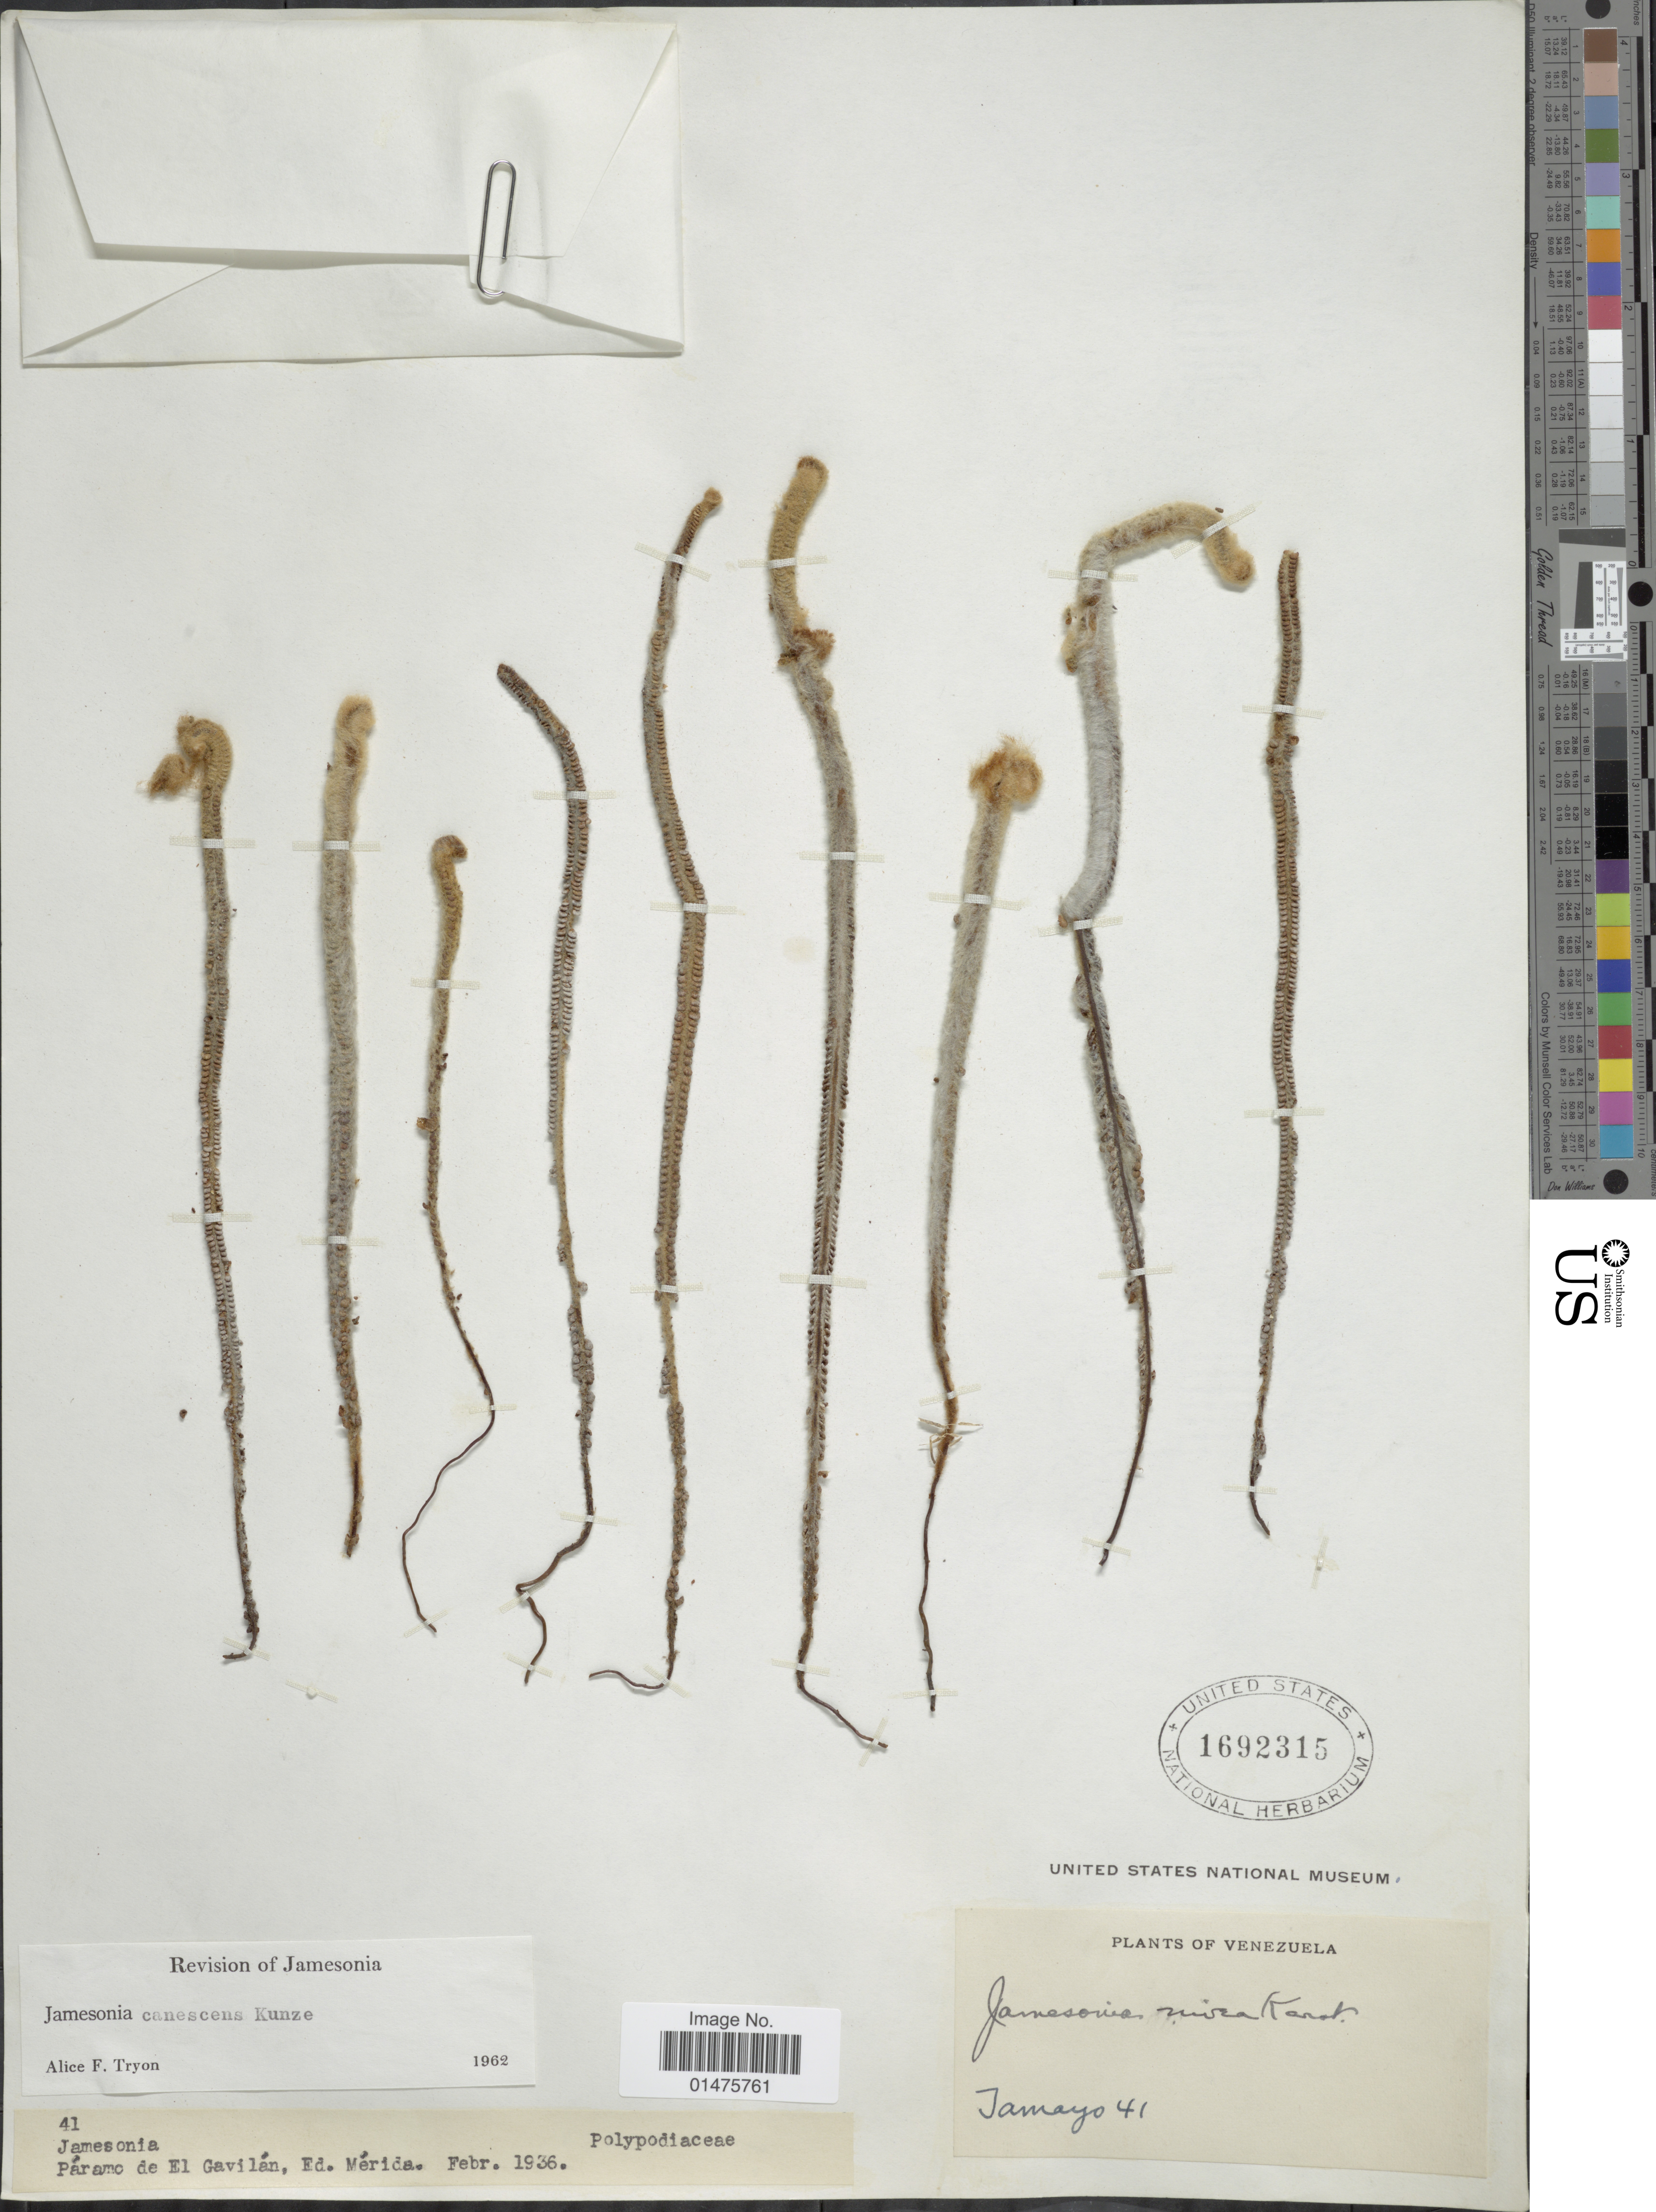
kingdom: Plantae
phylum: Tracheophyta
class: Polypodiopsida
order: Polypodiales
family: Pteridaceae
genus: Jamesonia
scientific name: Jamesonia canescens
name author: Kunze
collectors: -. Tamayo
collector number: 41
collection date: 1936-02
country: Venezuela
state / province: Mérida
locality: Páramo de El Gavilán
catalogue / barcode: US 1692315